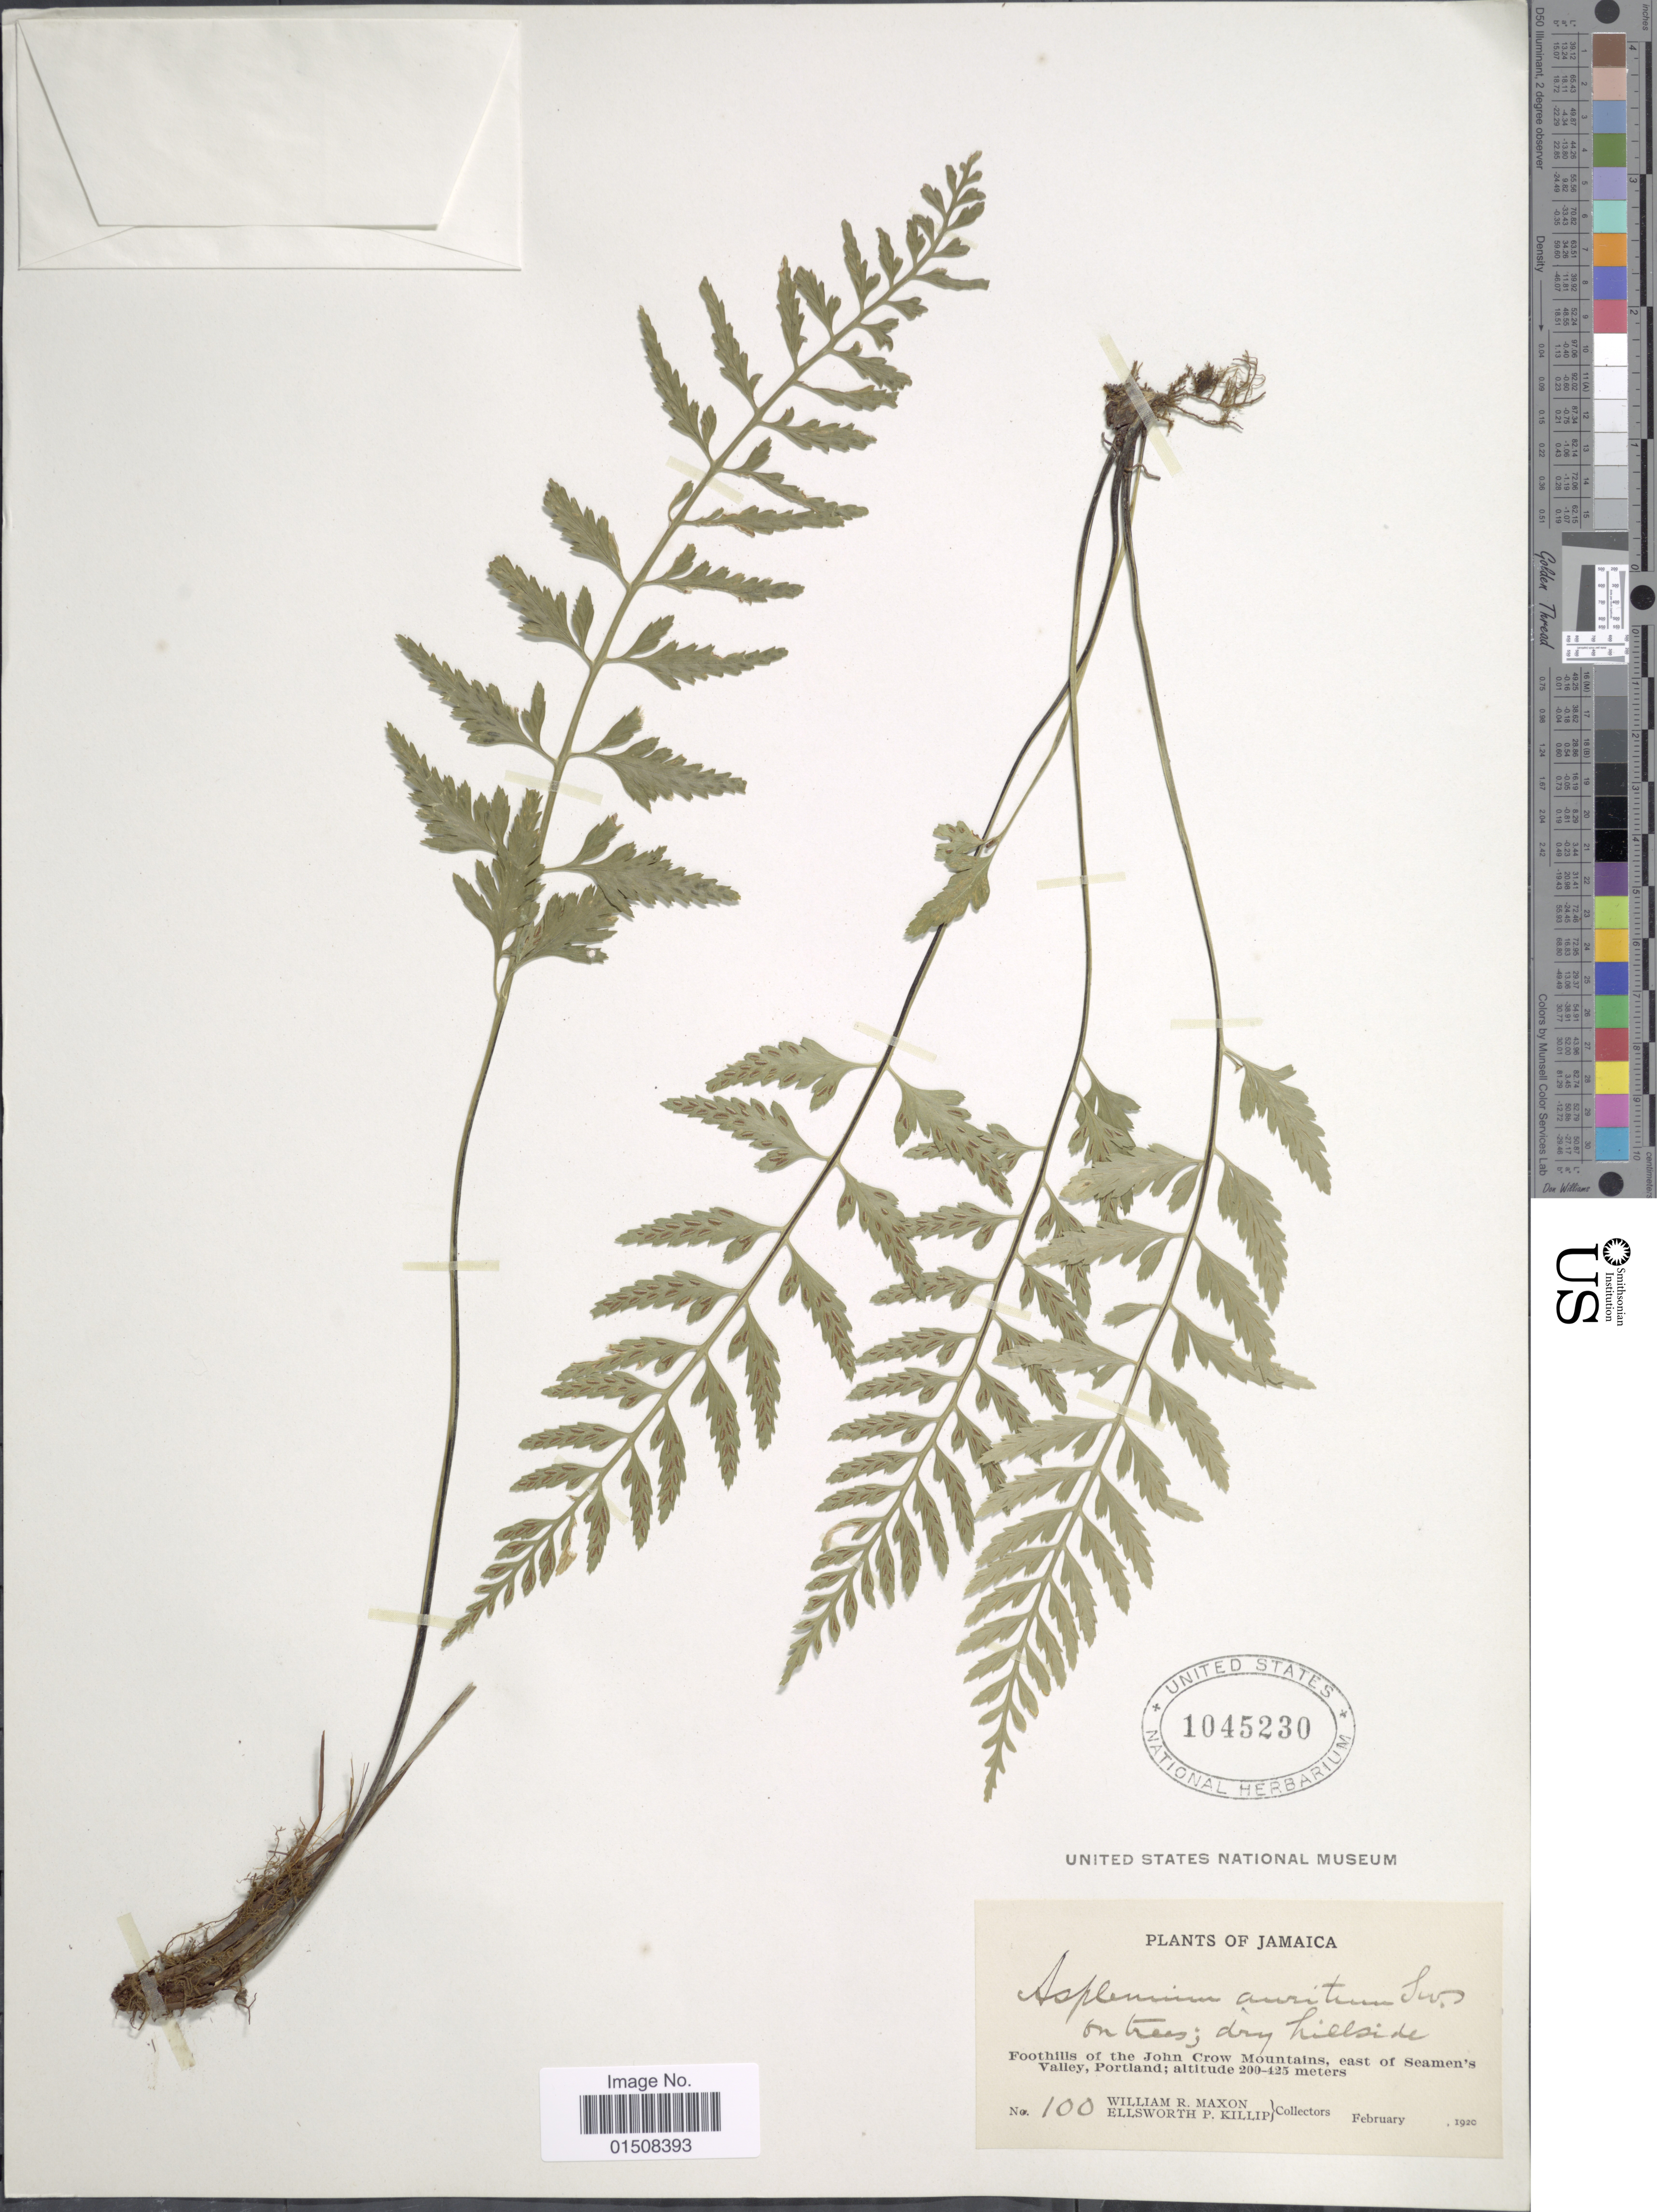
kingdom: Plantae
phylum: Tracheophyta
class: Polypodiopsida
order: Polypodiales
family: Aspleniaceae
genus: Asplenium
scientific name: Asplenium auritum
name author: Sw.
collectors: W. R. Maxon & E. P. Killip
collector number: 100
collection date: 1920-02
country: Jamaica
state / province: Portland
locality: Foothills of the John Crow Mountains, east of Seamen's Valley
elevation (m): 200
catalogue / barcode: US 1045230